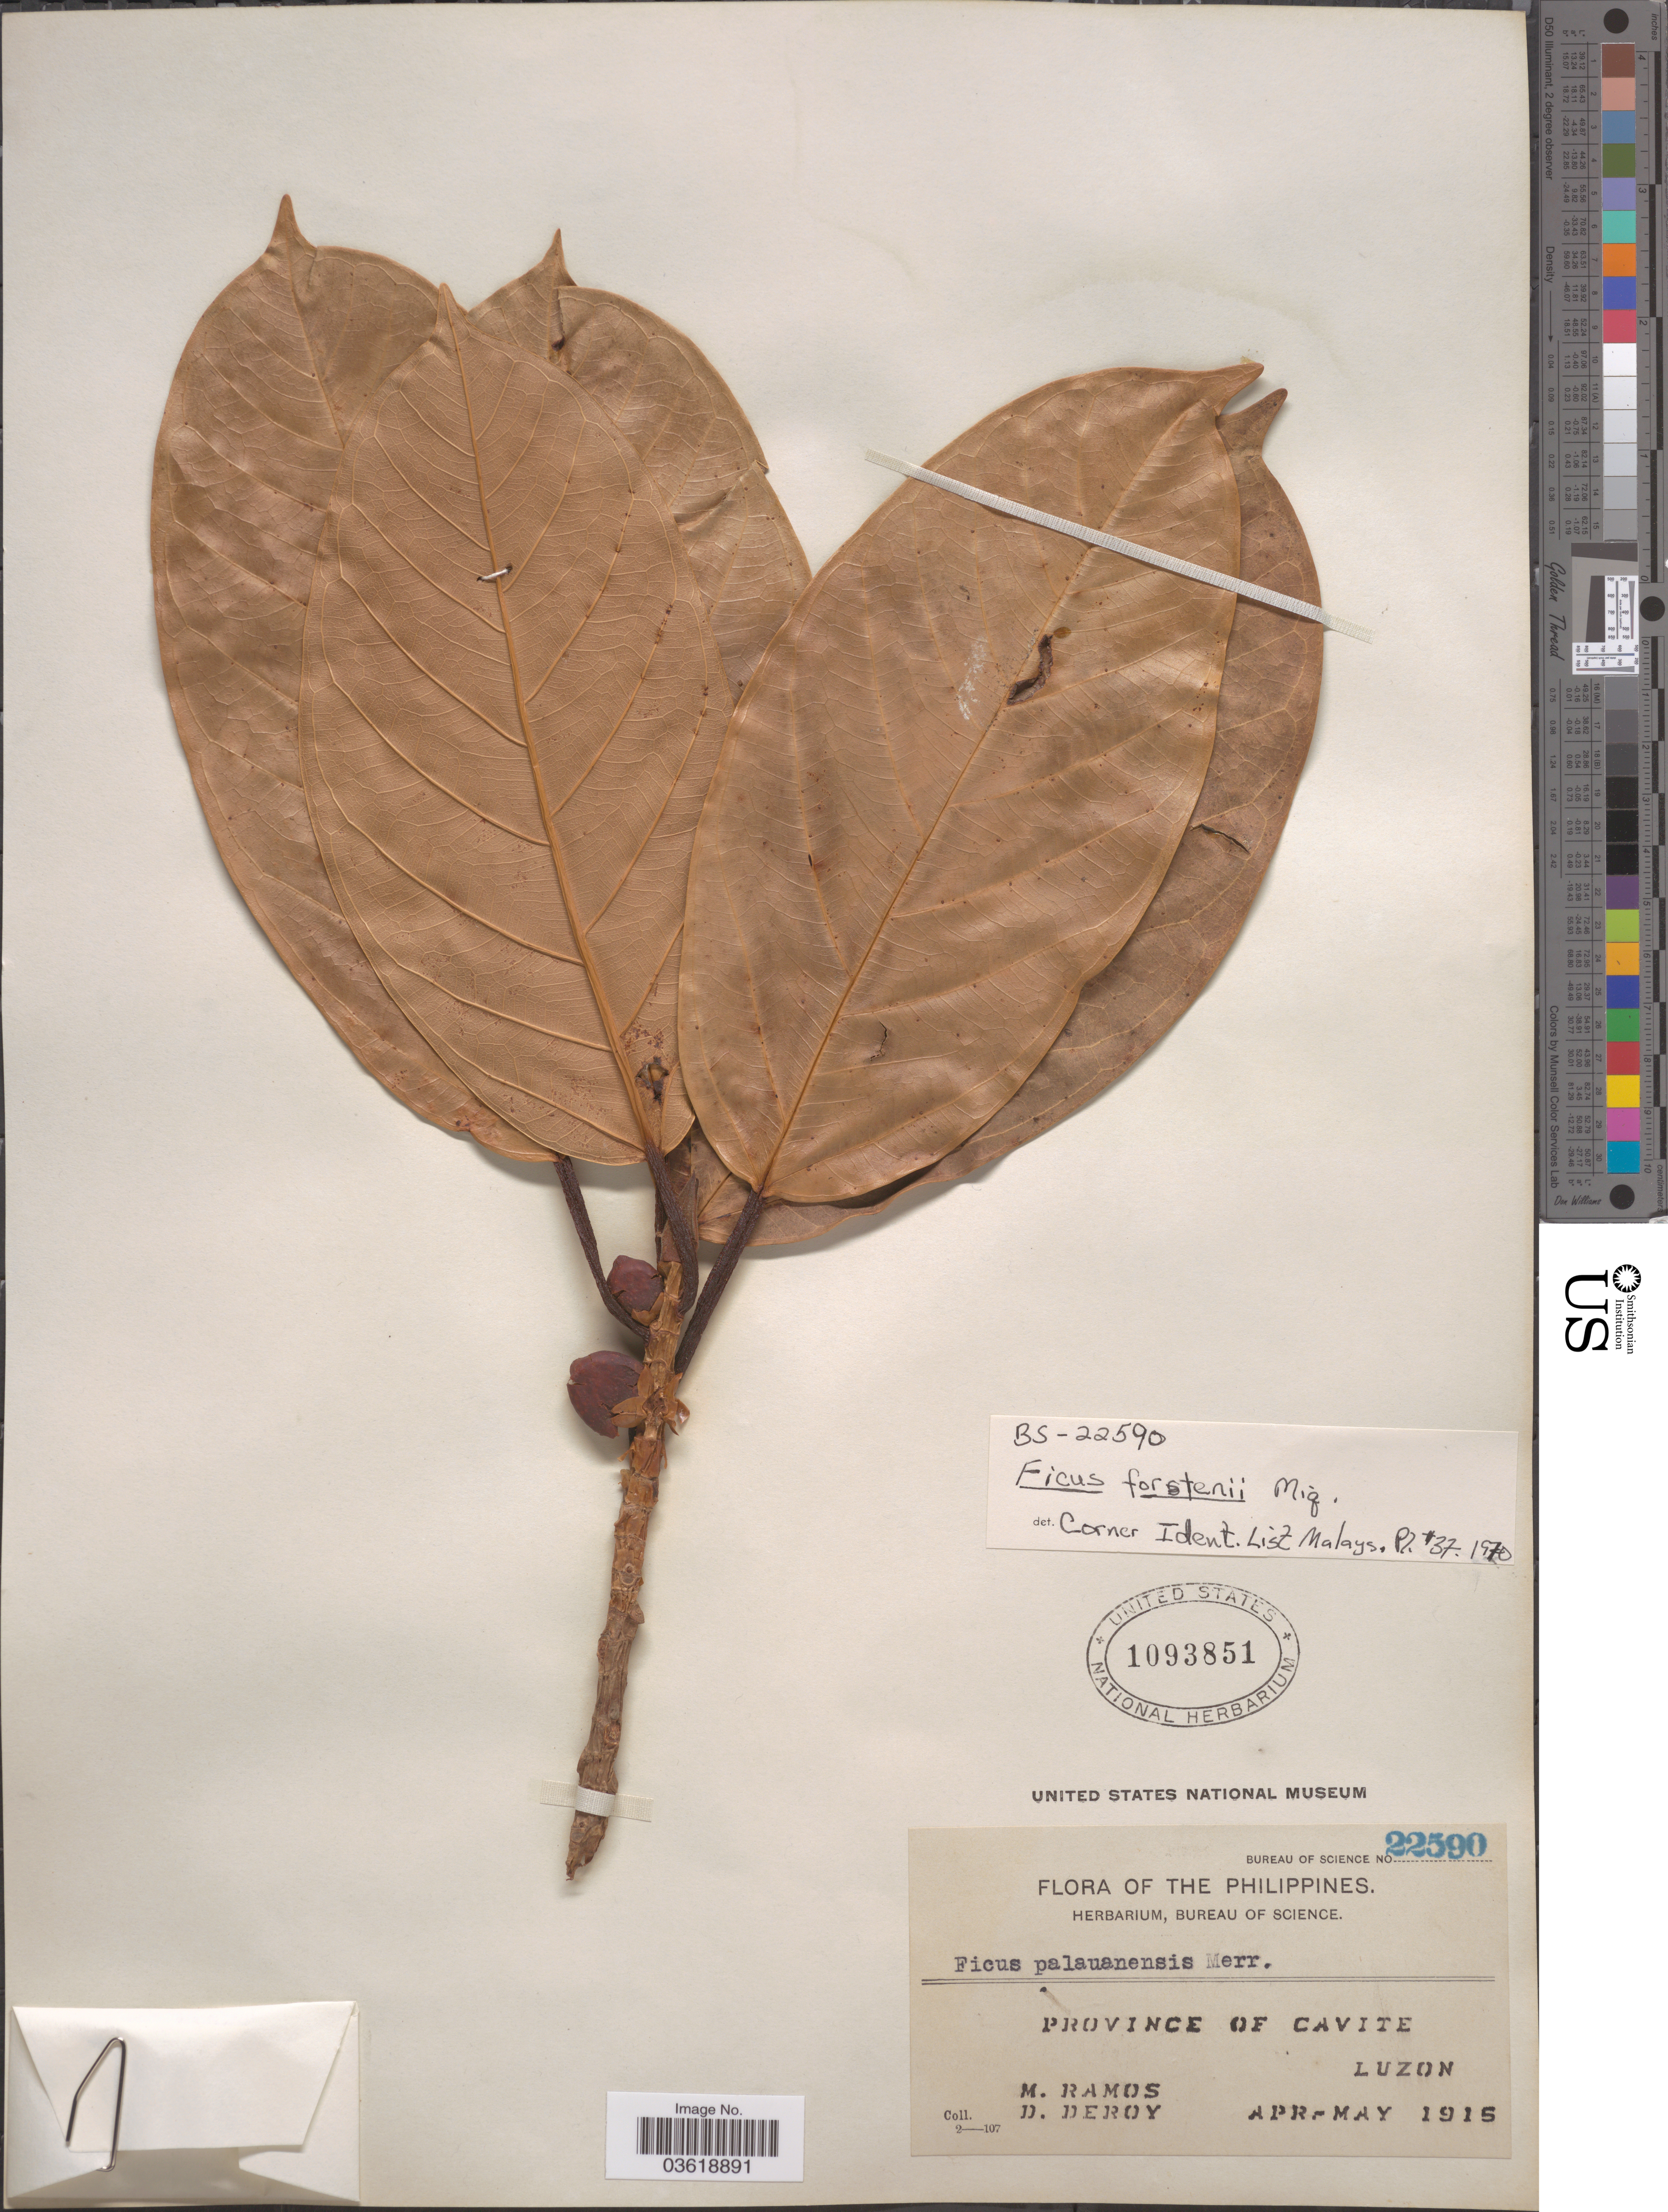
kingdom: Plantae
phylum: Tracheophyta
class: Magnoliopsida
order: Rosales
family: Moraceae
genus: Ficus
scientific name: Ficus forstenii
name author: Miq.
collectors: M. Ramos & D. Deroy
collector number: Bureau of Science 22590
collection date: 1915-04/1915-05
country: Philippines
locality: Province of Cavite. Luzon.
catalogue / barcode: US 1093851